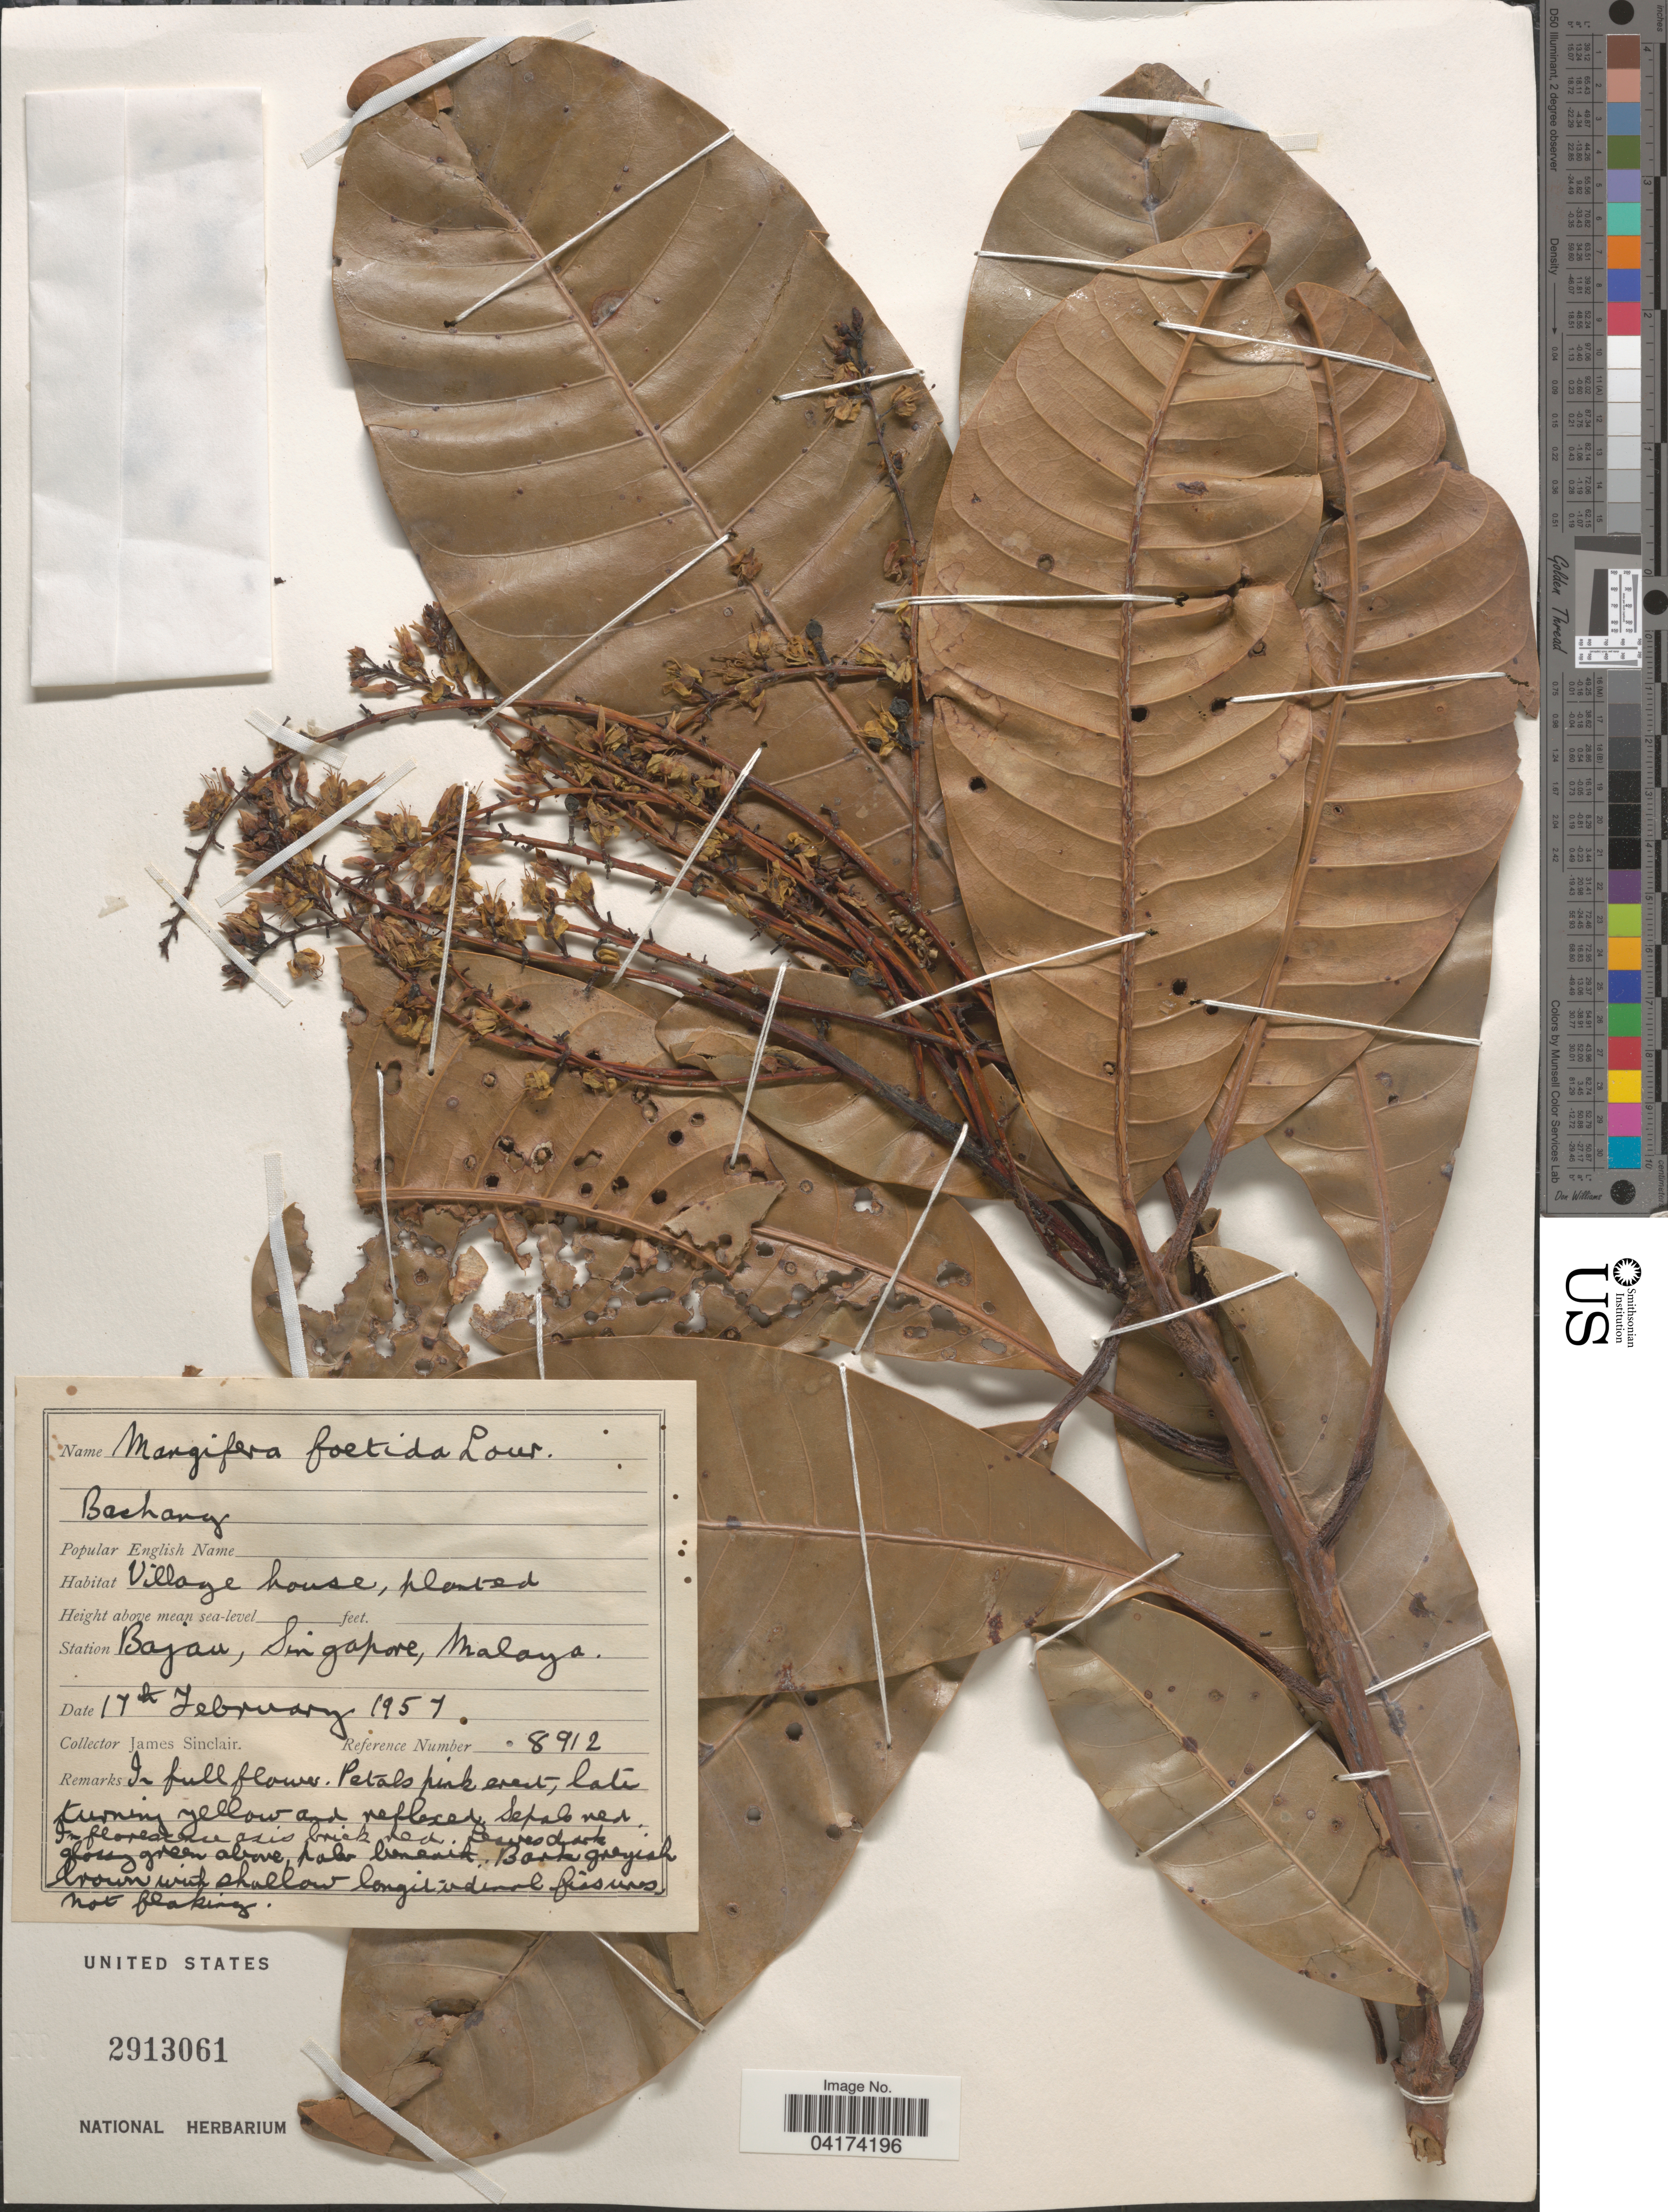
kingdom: Plantae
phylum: Tracheophyta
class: Magnoliopsida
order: Sapindales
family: Anacardiaceae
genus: Mangifera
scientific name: Mangifera foetida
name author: Lour.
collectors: J. Sinclair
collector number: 8912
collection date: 1957-02-17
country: Singapore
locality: Bajau, Malaya.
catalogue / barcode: US 2913061